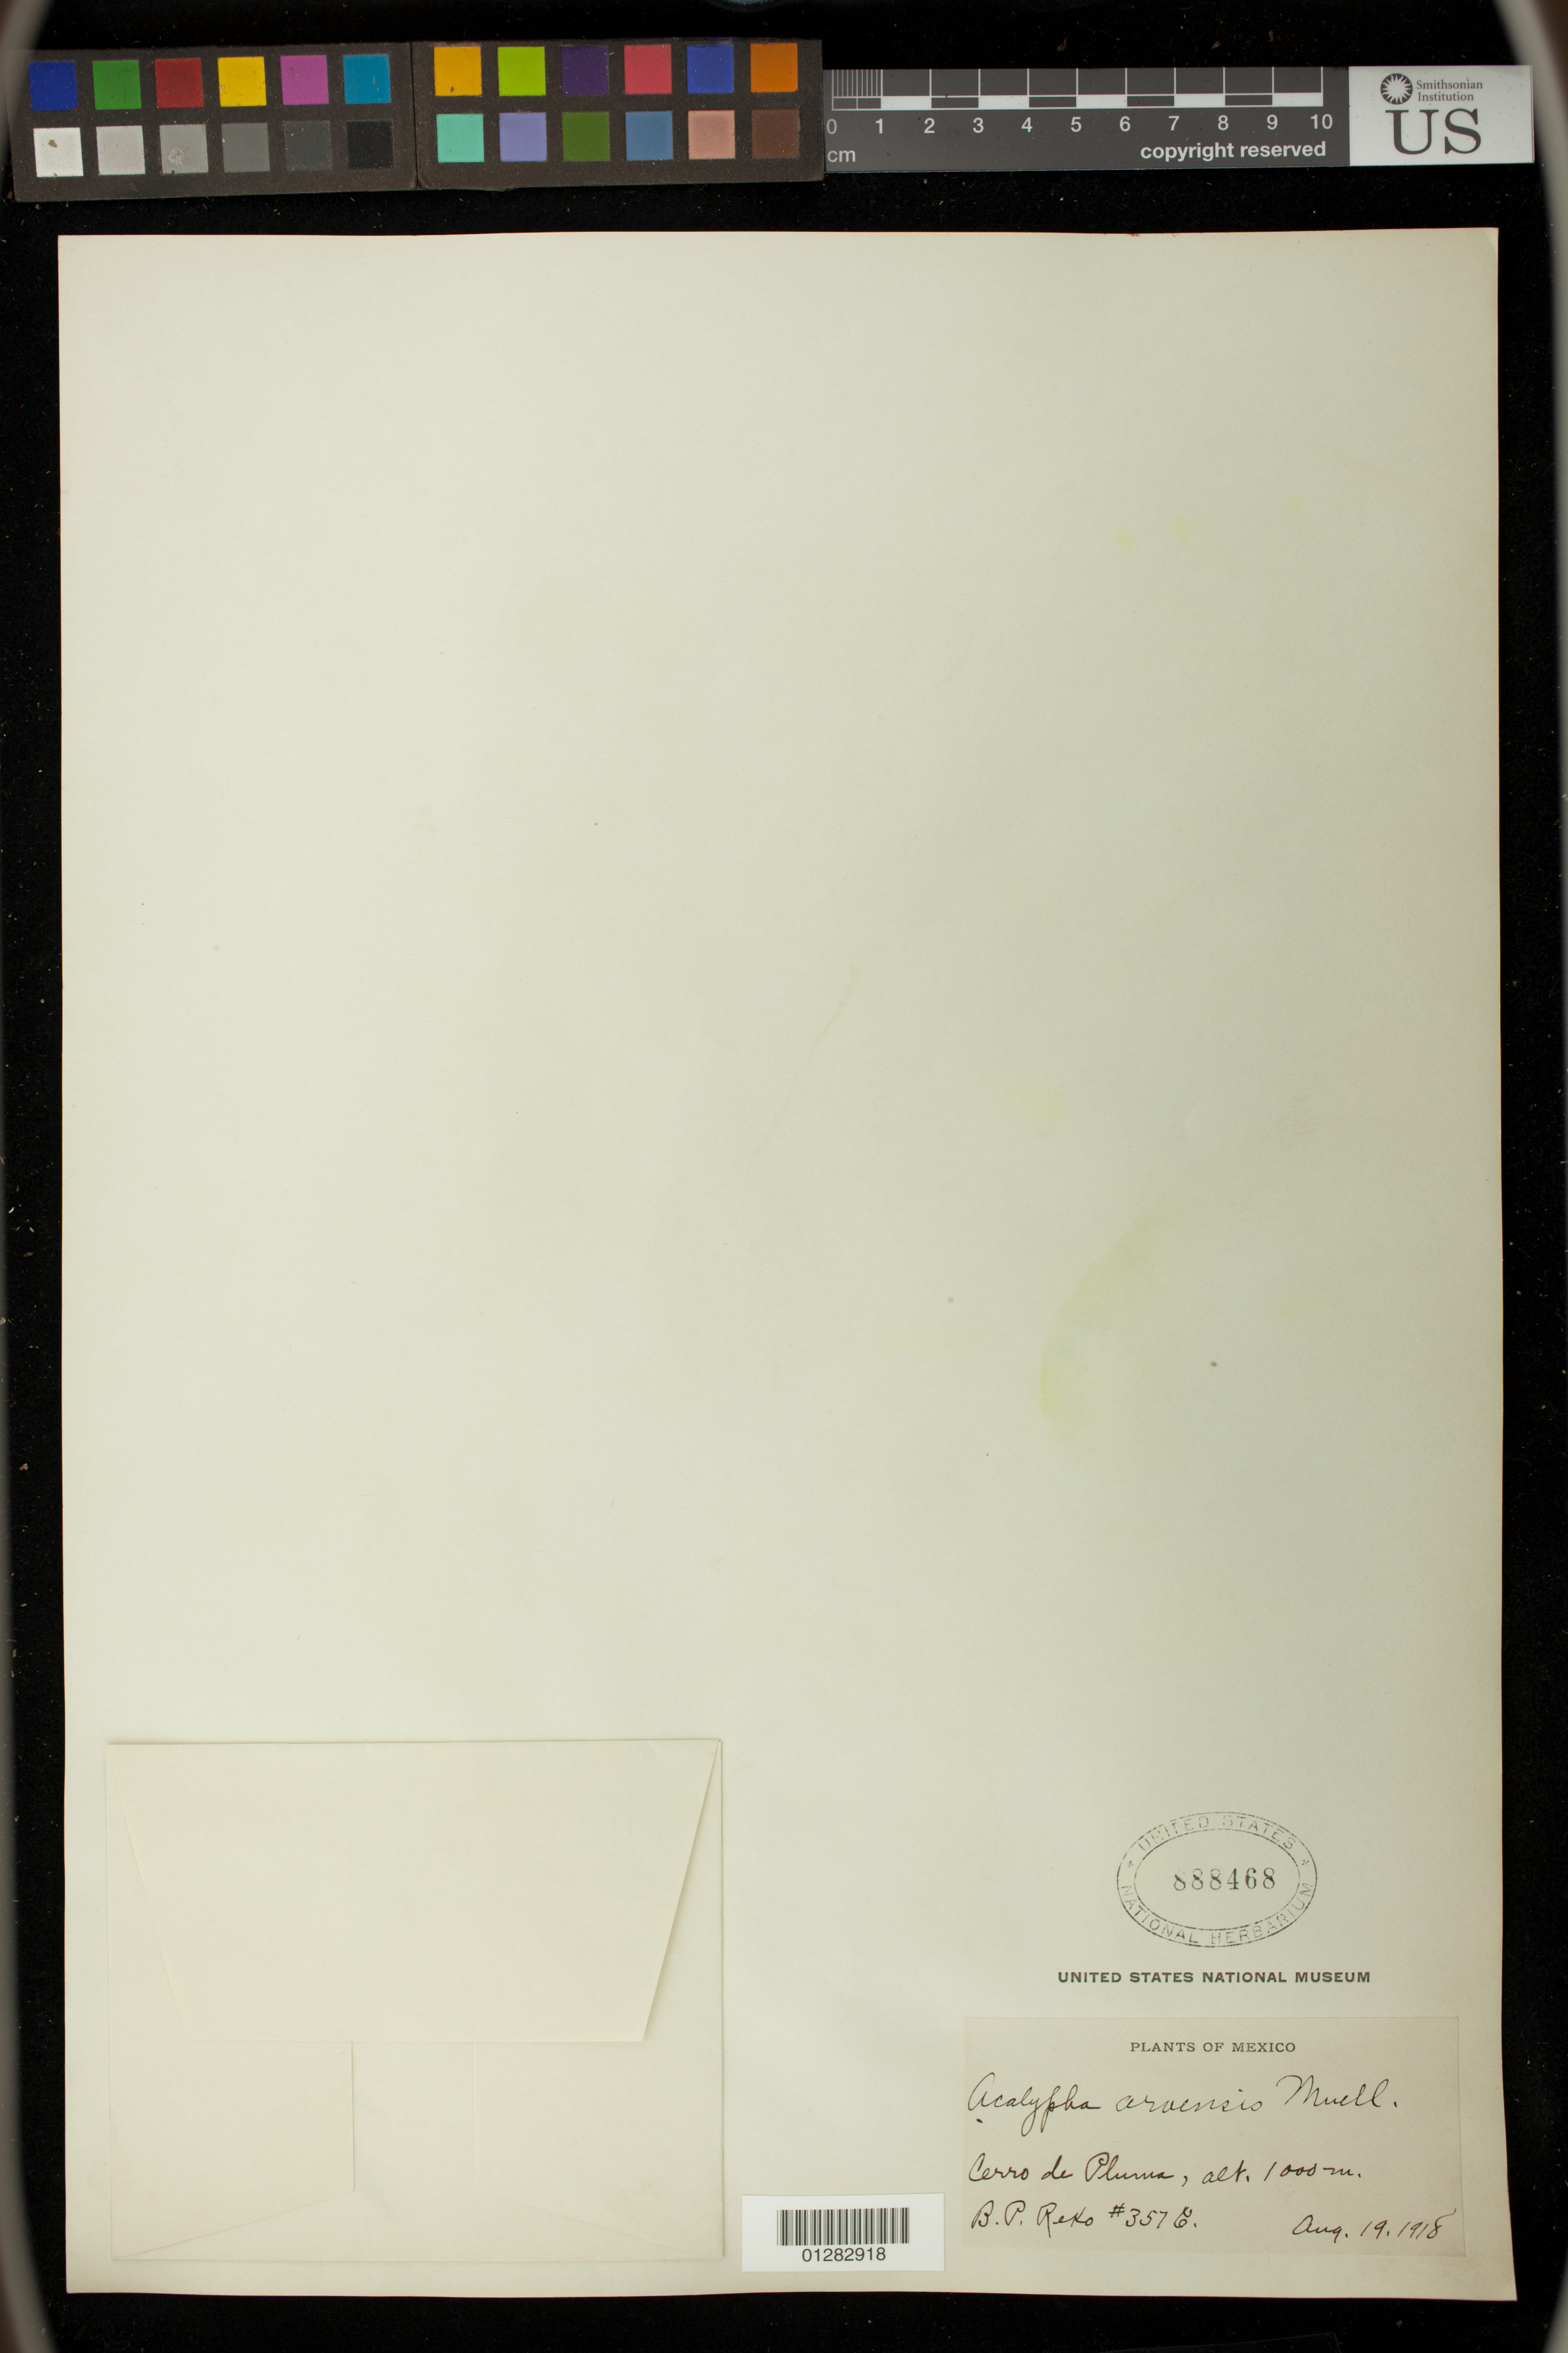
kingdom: Plantae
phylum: Tracheophyta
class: Magnoliopsida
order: Malpighiales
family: Euphorbiaceae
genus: Acalypha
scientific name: Acalypha sp.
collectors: B. P. Reko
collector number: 357c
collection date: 1918-08-19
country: Mexico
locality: Cerro de Pluma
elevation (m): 305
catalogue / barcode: US 888468